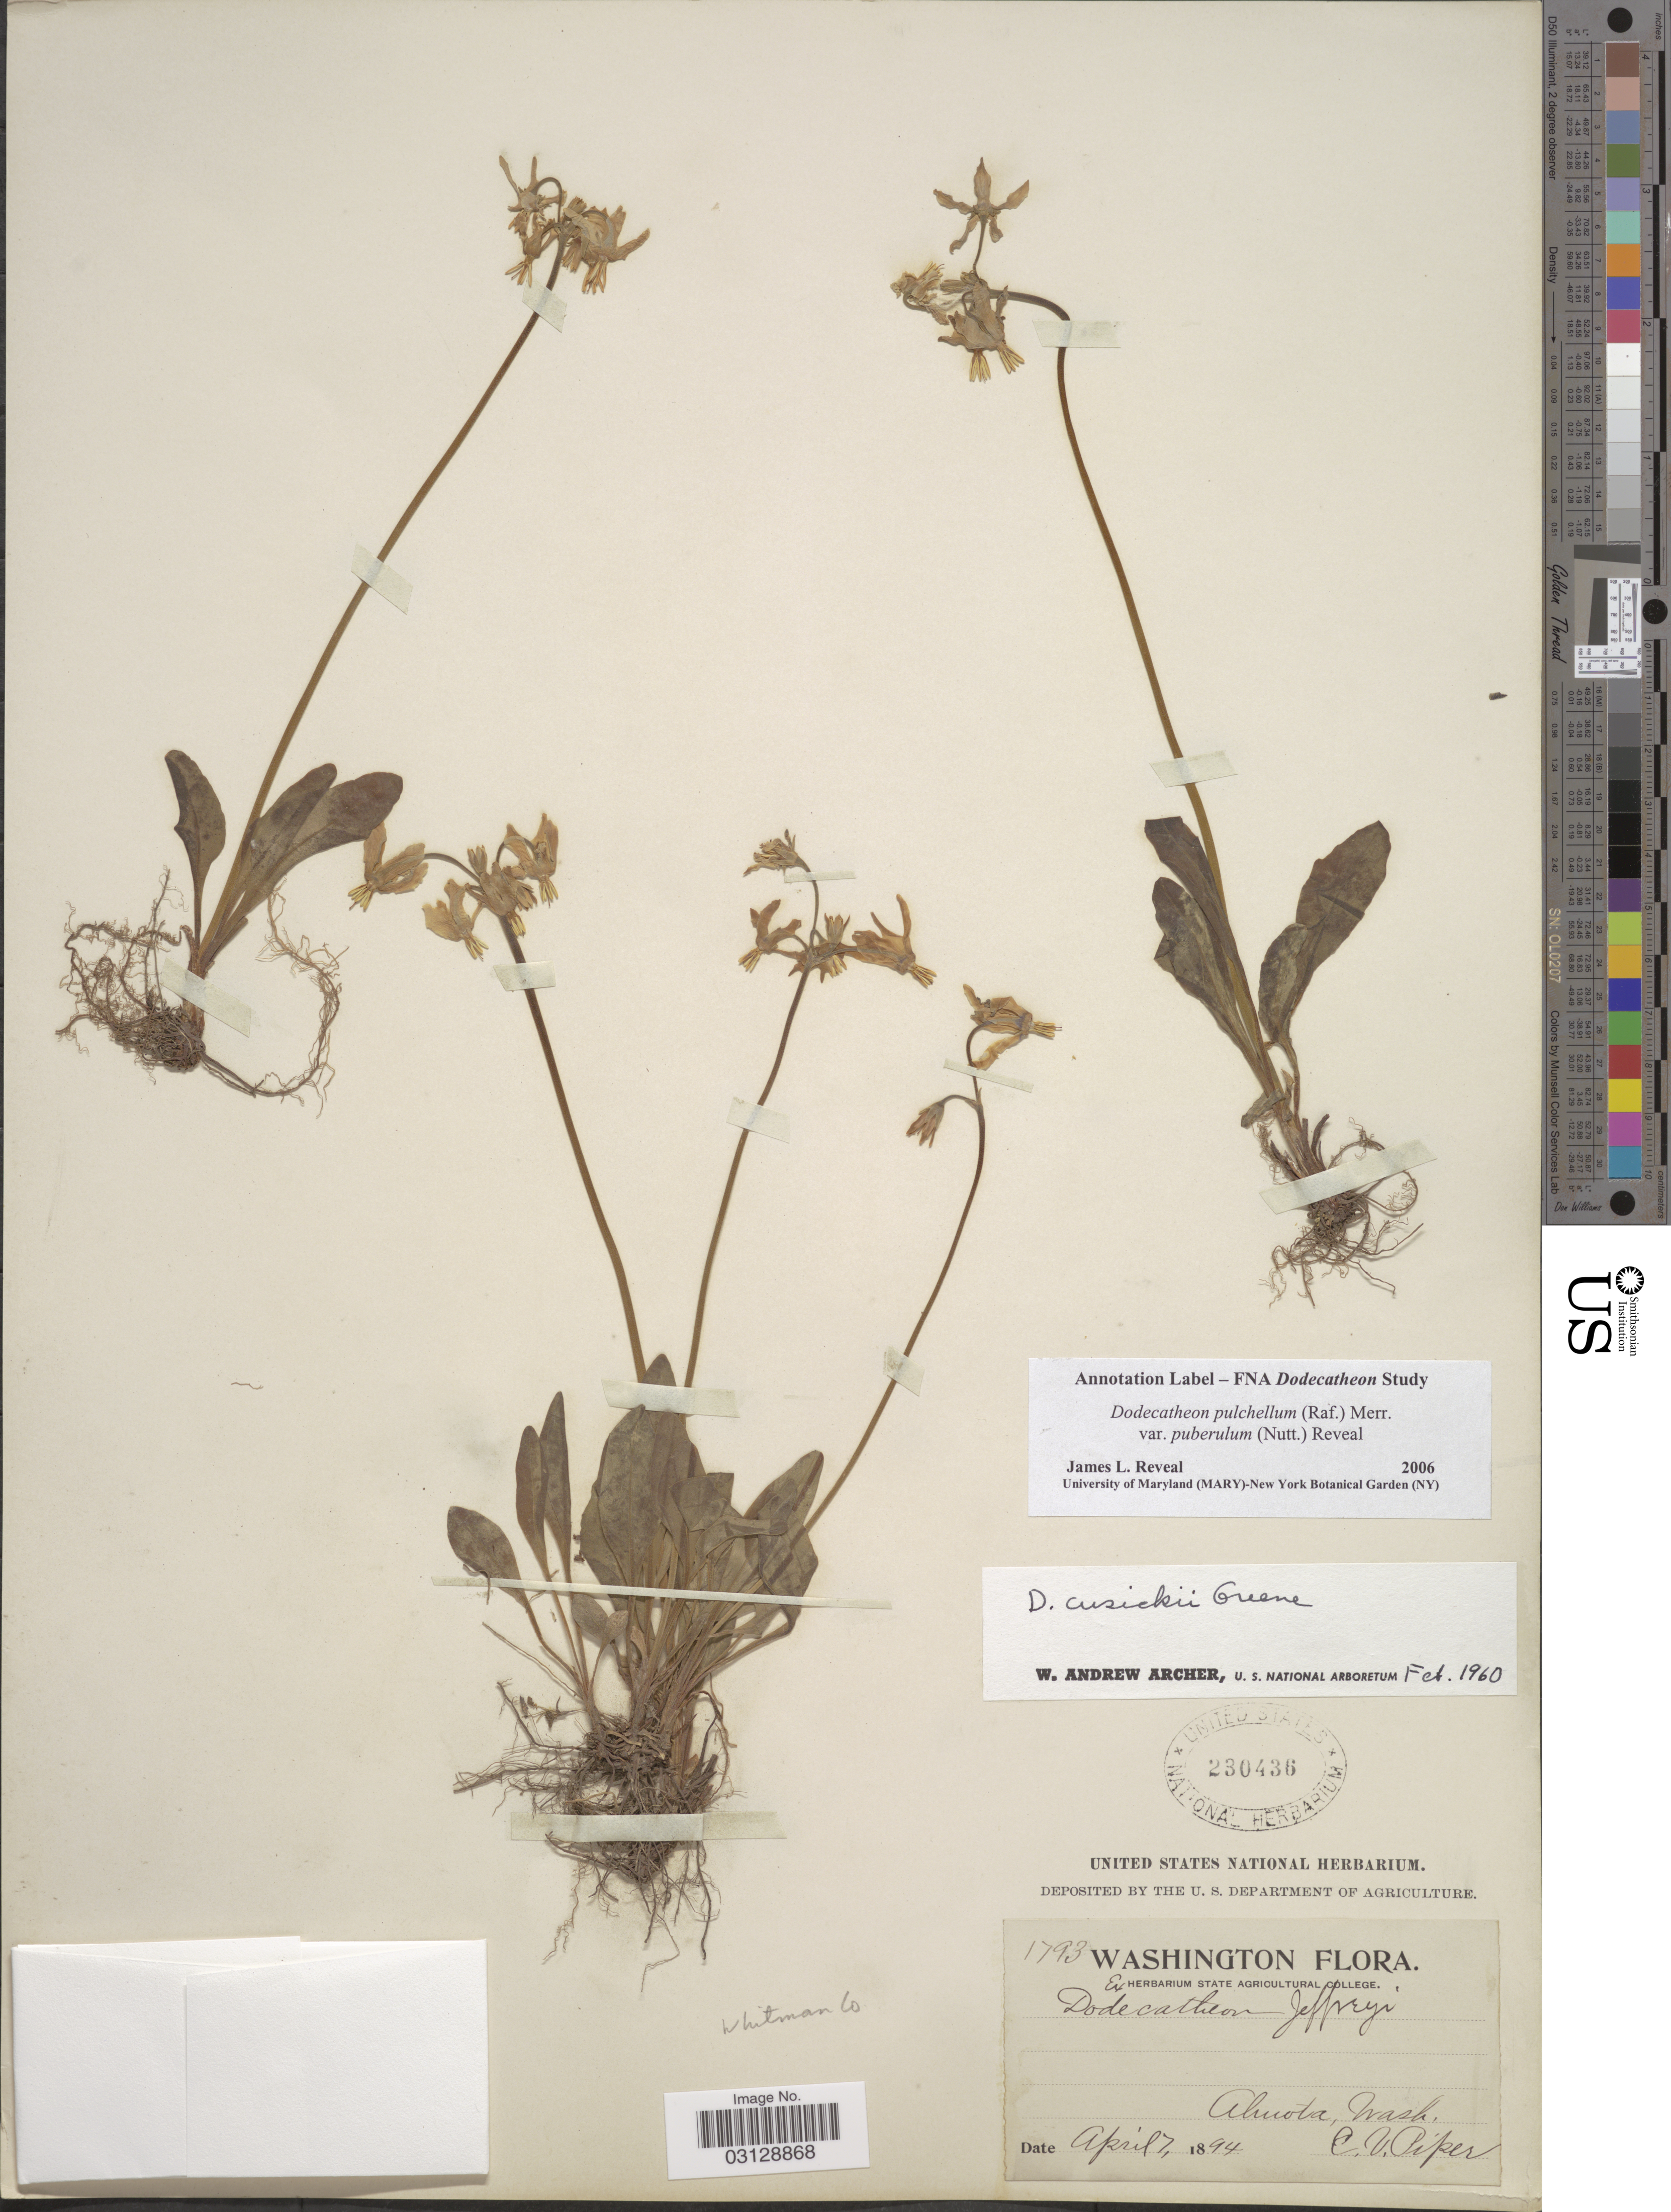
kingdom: Plantae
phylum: Tracheophyta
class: Magnoliopsida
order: Ericales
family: Primulaceae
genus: Dodecatheon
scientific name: Dodecatheon pulchellum var. cusickii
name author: (Greene) Reveal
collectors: C. V. Piper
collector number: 1793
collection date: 1894-04-07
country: United States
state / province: Washington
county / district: Whitman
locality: Almota.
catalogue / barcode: US 230436